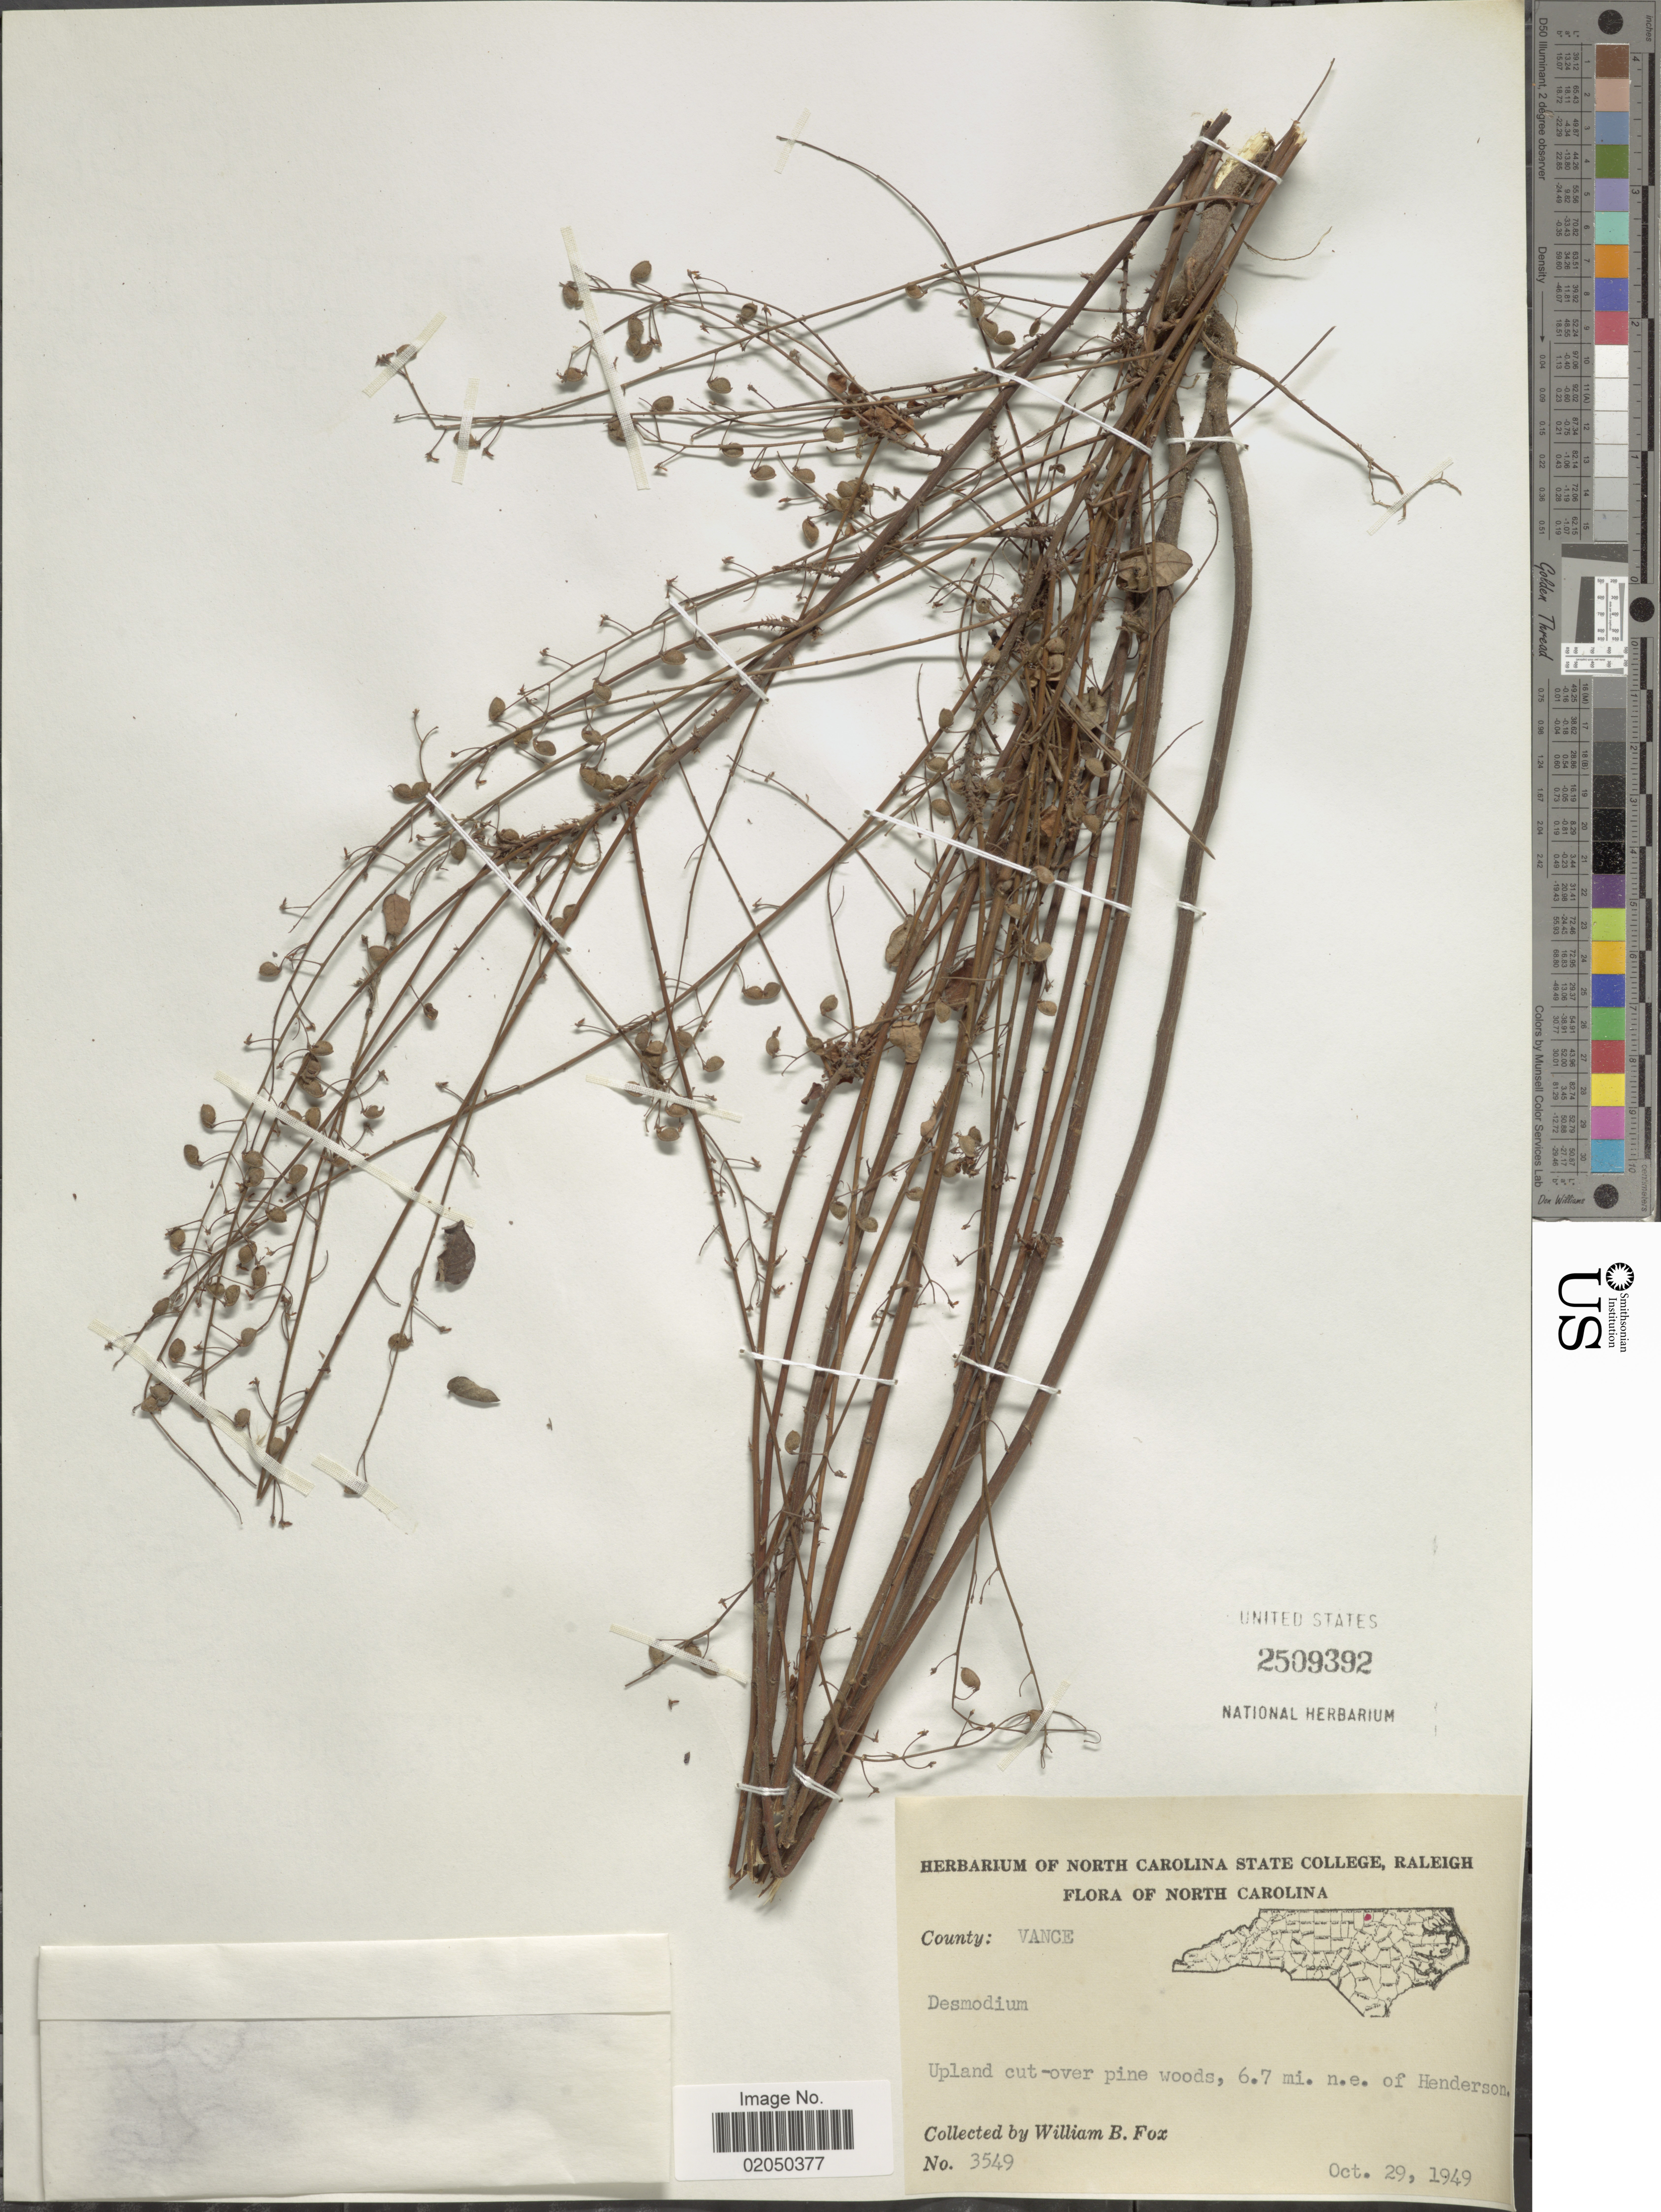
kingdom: Plantae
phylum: Tracheophyta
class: Magnoliopsida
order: Fabales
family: Fabaceae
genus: Desmodium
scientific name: Desmodium ciliare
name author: (Muhl. ex Willd.) DC.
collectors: W. B. Fox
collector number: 3549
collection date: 1949-10-29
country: United States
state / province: North Carolina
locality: County: Vance, 6.7 mi. n.e of Henderson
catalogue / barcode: US 2509392